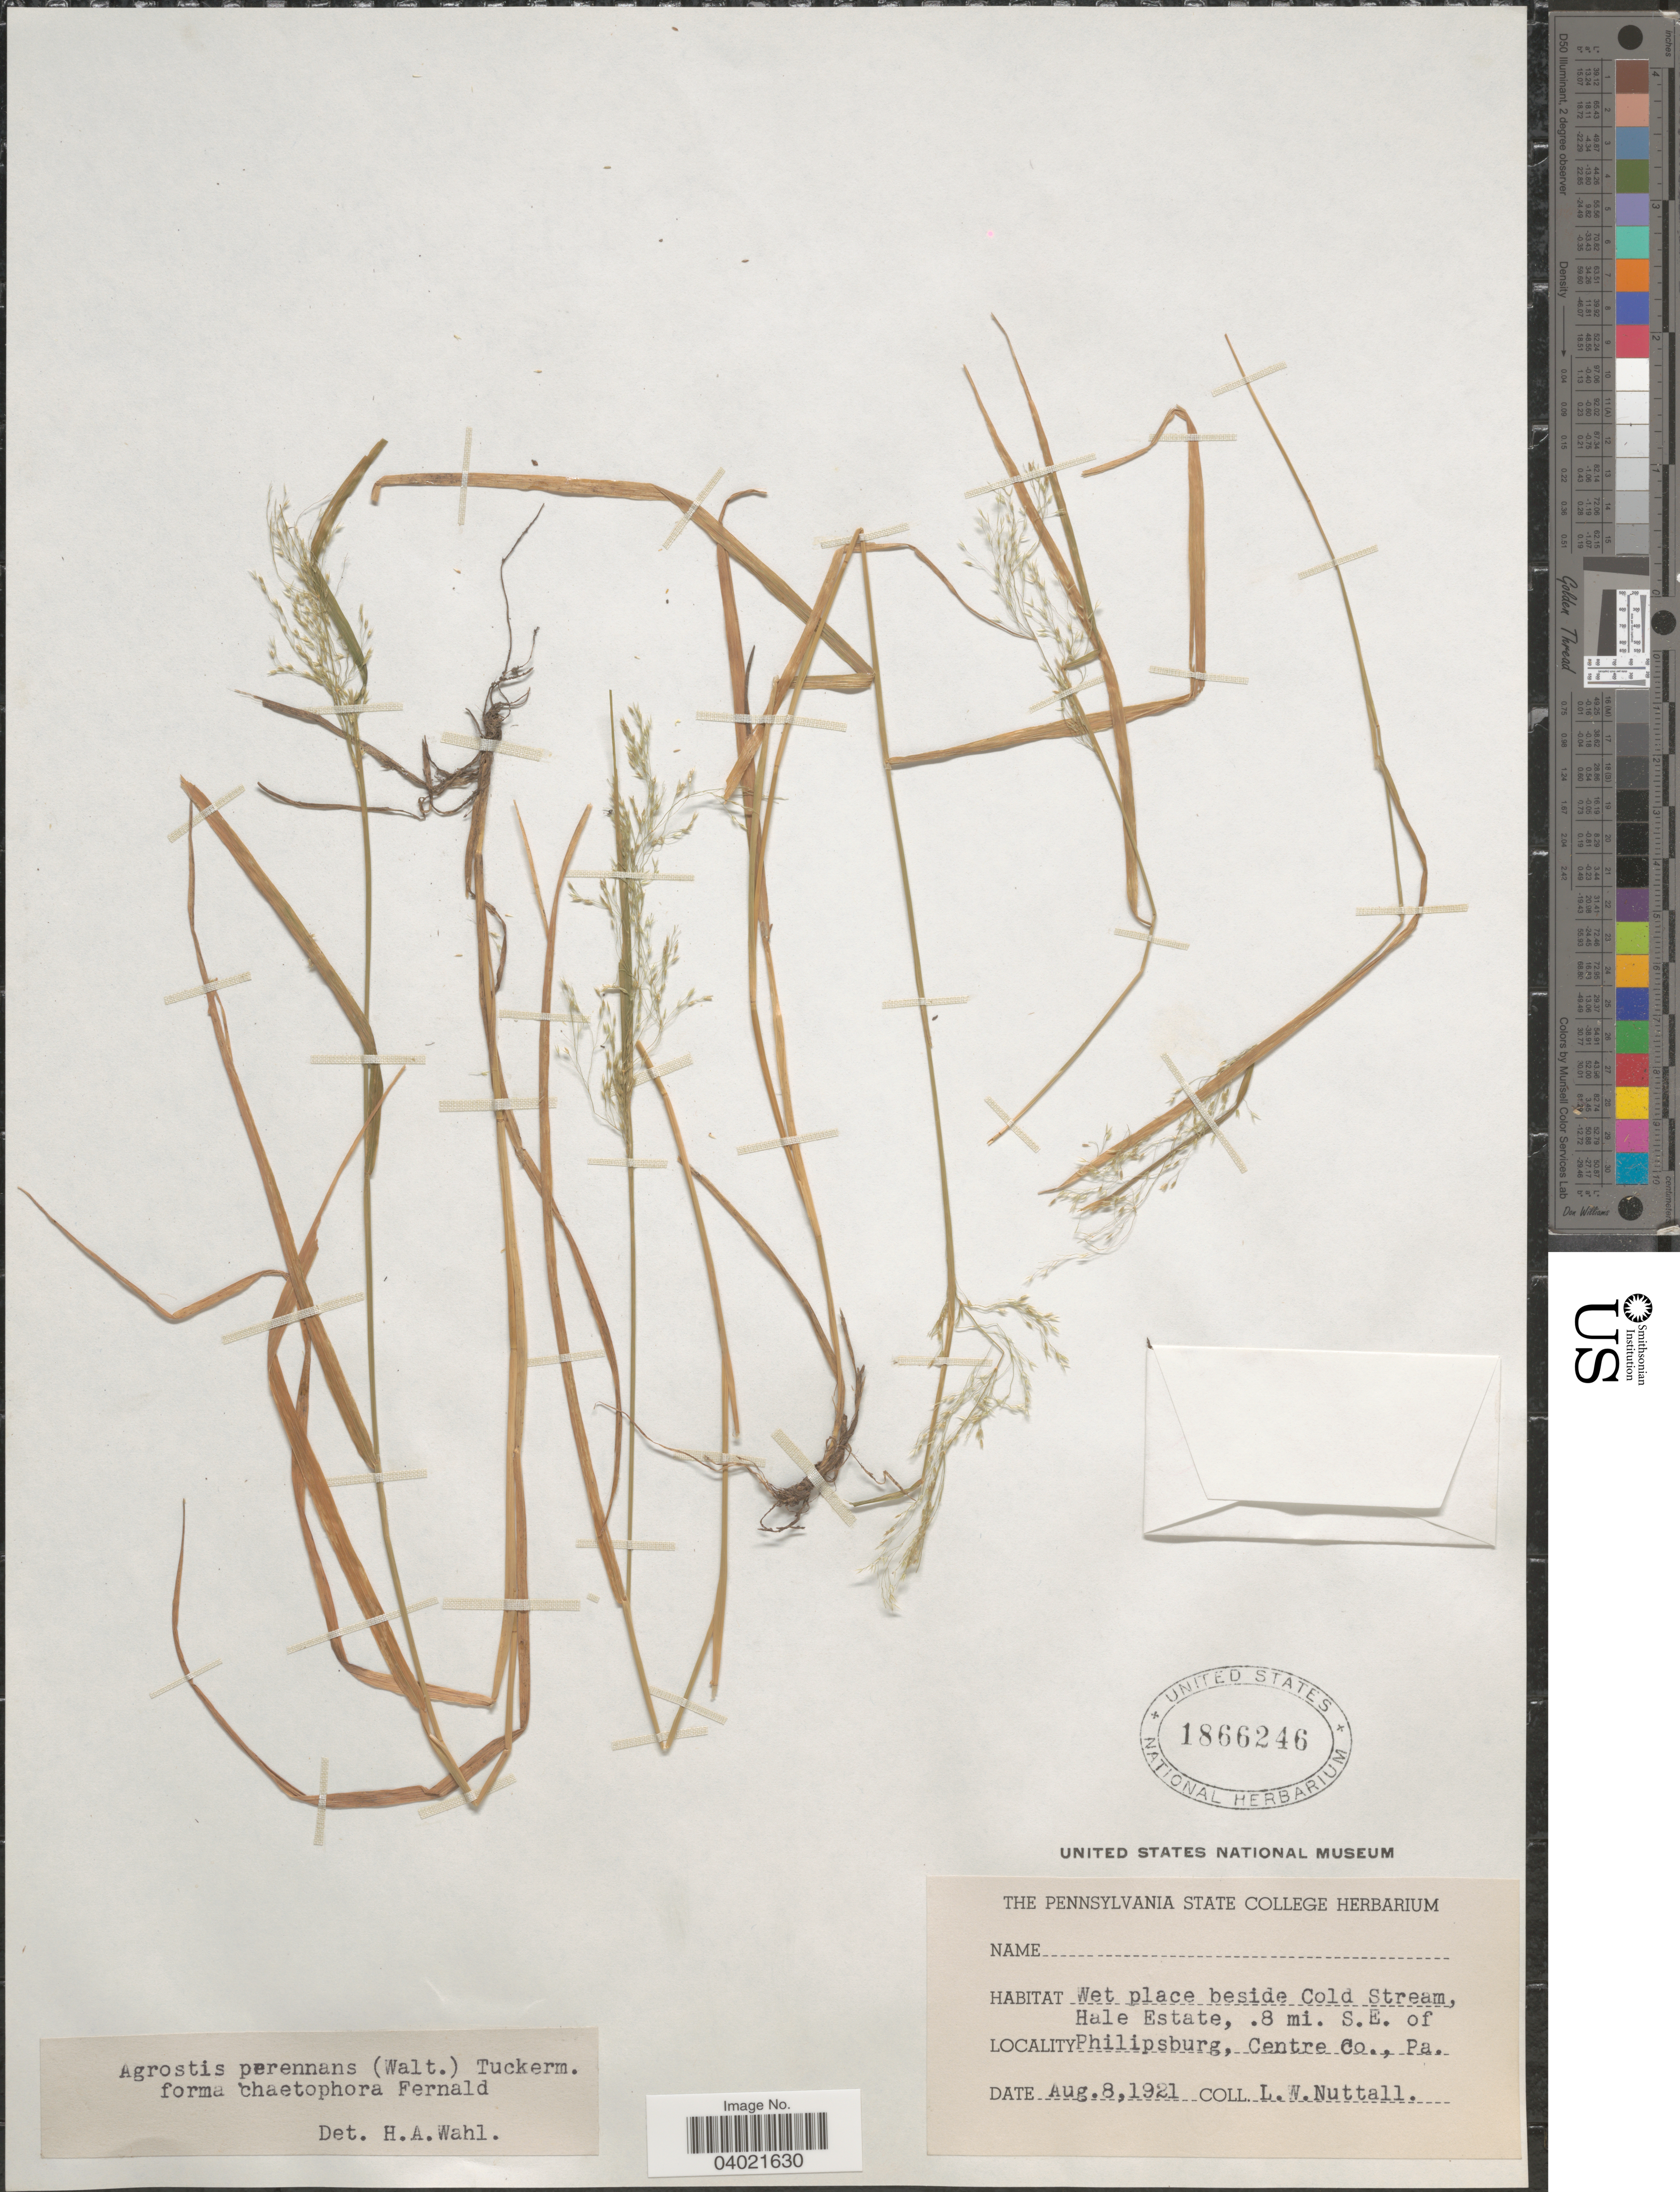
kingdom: Plantae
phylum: Tracheophyta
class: Liliopsida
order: Poales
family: Poaceae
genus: Agrostis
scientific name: Agrostis perennans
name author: (Walter) Tuck.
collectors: L. W. Nuttall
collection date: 1921-08-08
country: United States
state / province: Pennsylvania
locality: Wet place beside Cold Stream, Hale Estate, .8 mi. S.E. of Philipsburg, Centre Co.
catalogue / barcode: US 1866246